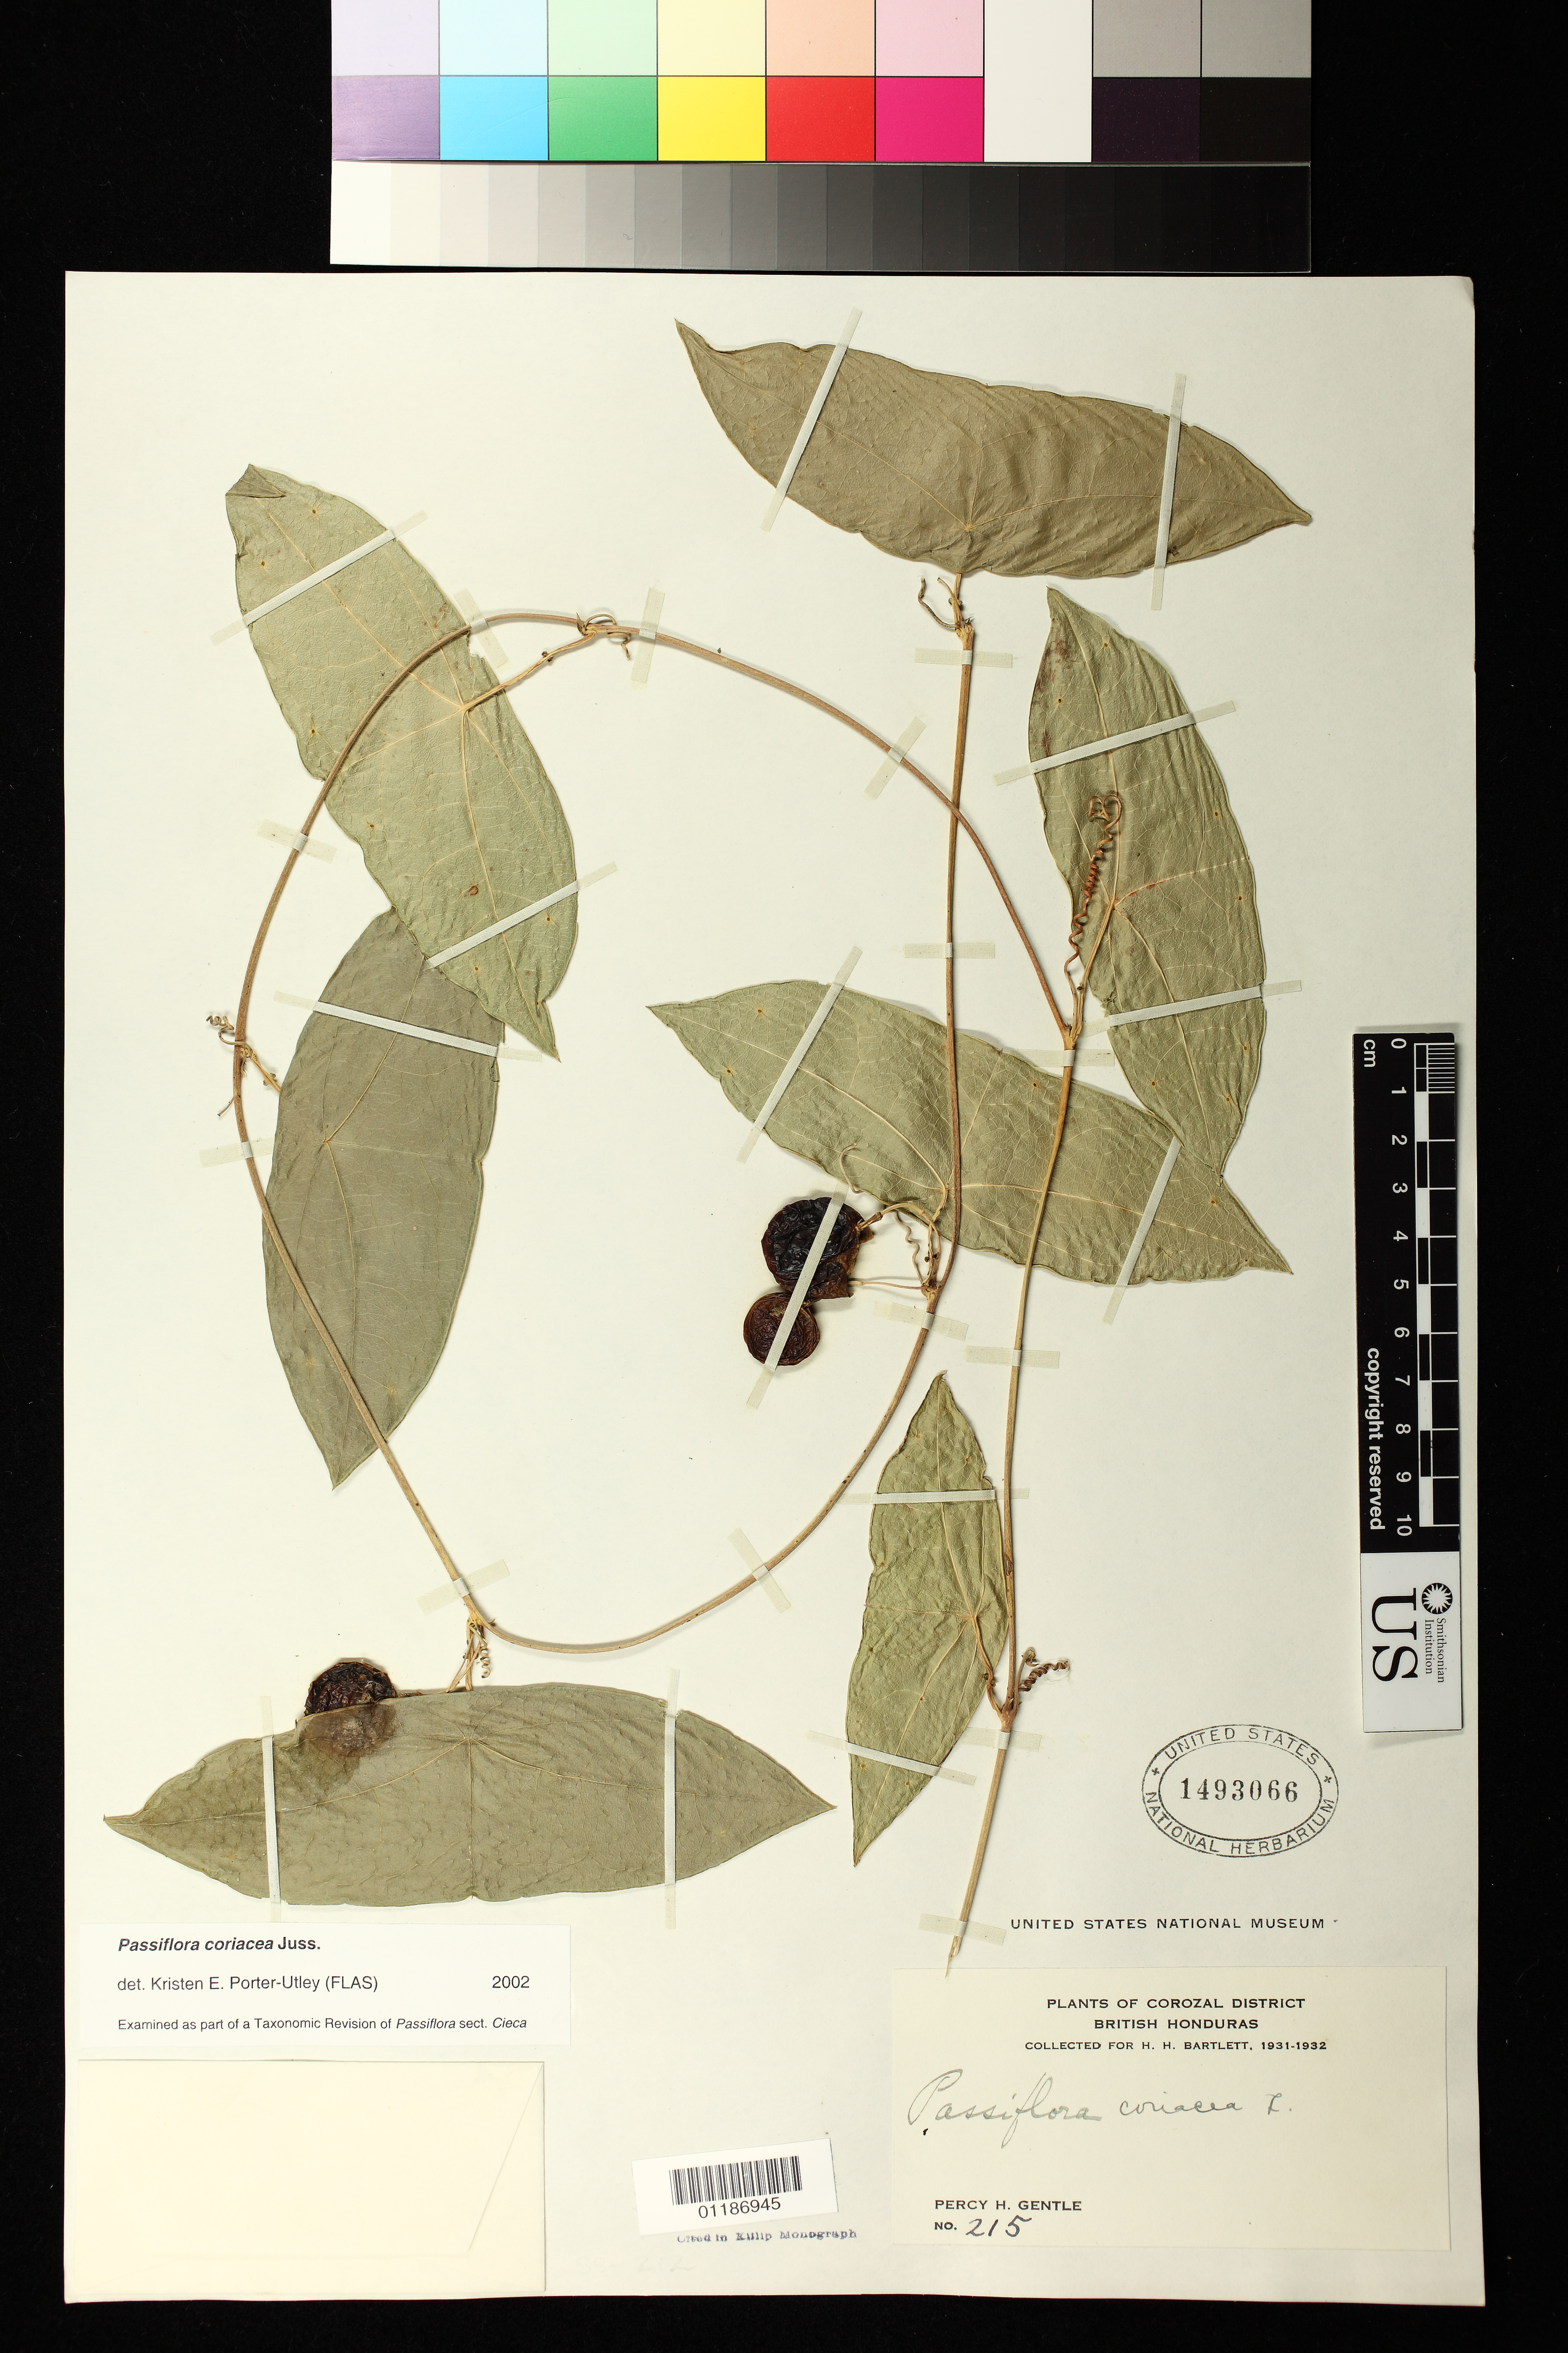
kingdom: Plantae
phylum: Tracheophyta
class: Magnoliopsida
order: Malpighiales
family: Passifloraceae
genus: Passiflora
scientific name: Passiflora coriacea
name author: A. Juss.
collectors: P. H. Gentle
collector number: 215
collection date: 1931/1932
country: Belize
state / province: Corozal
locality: Corozal district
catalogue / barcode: US 1493066